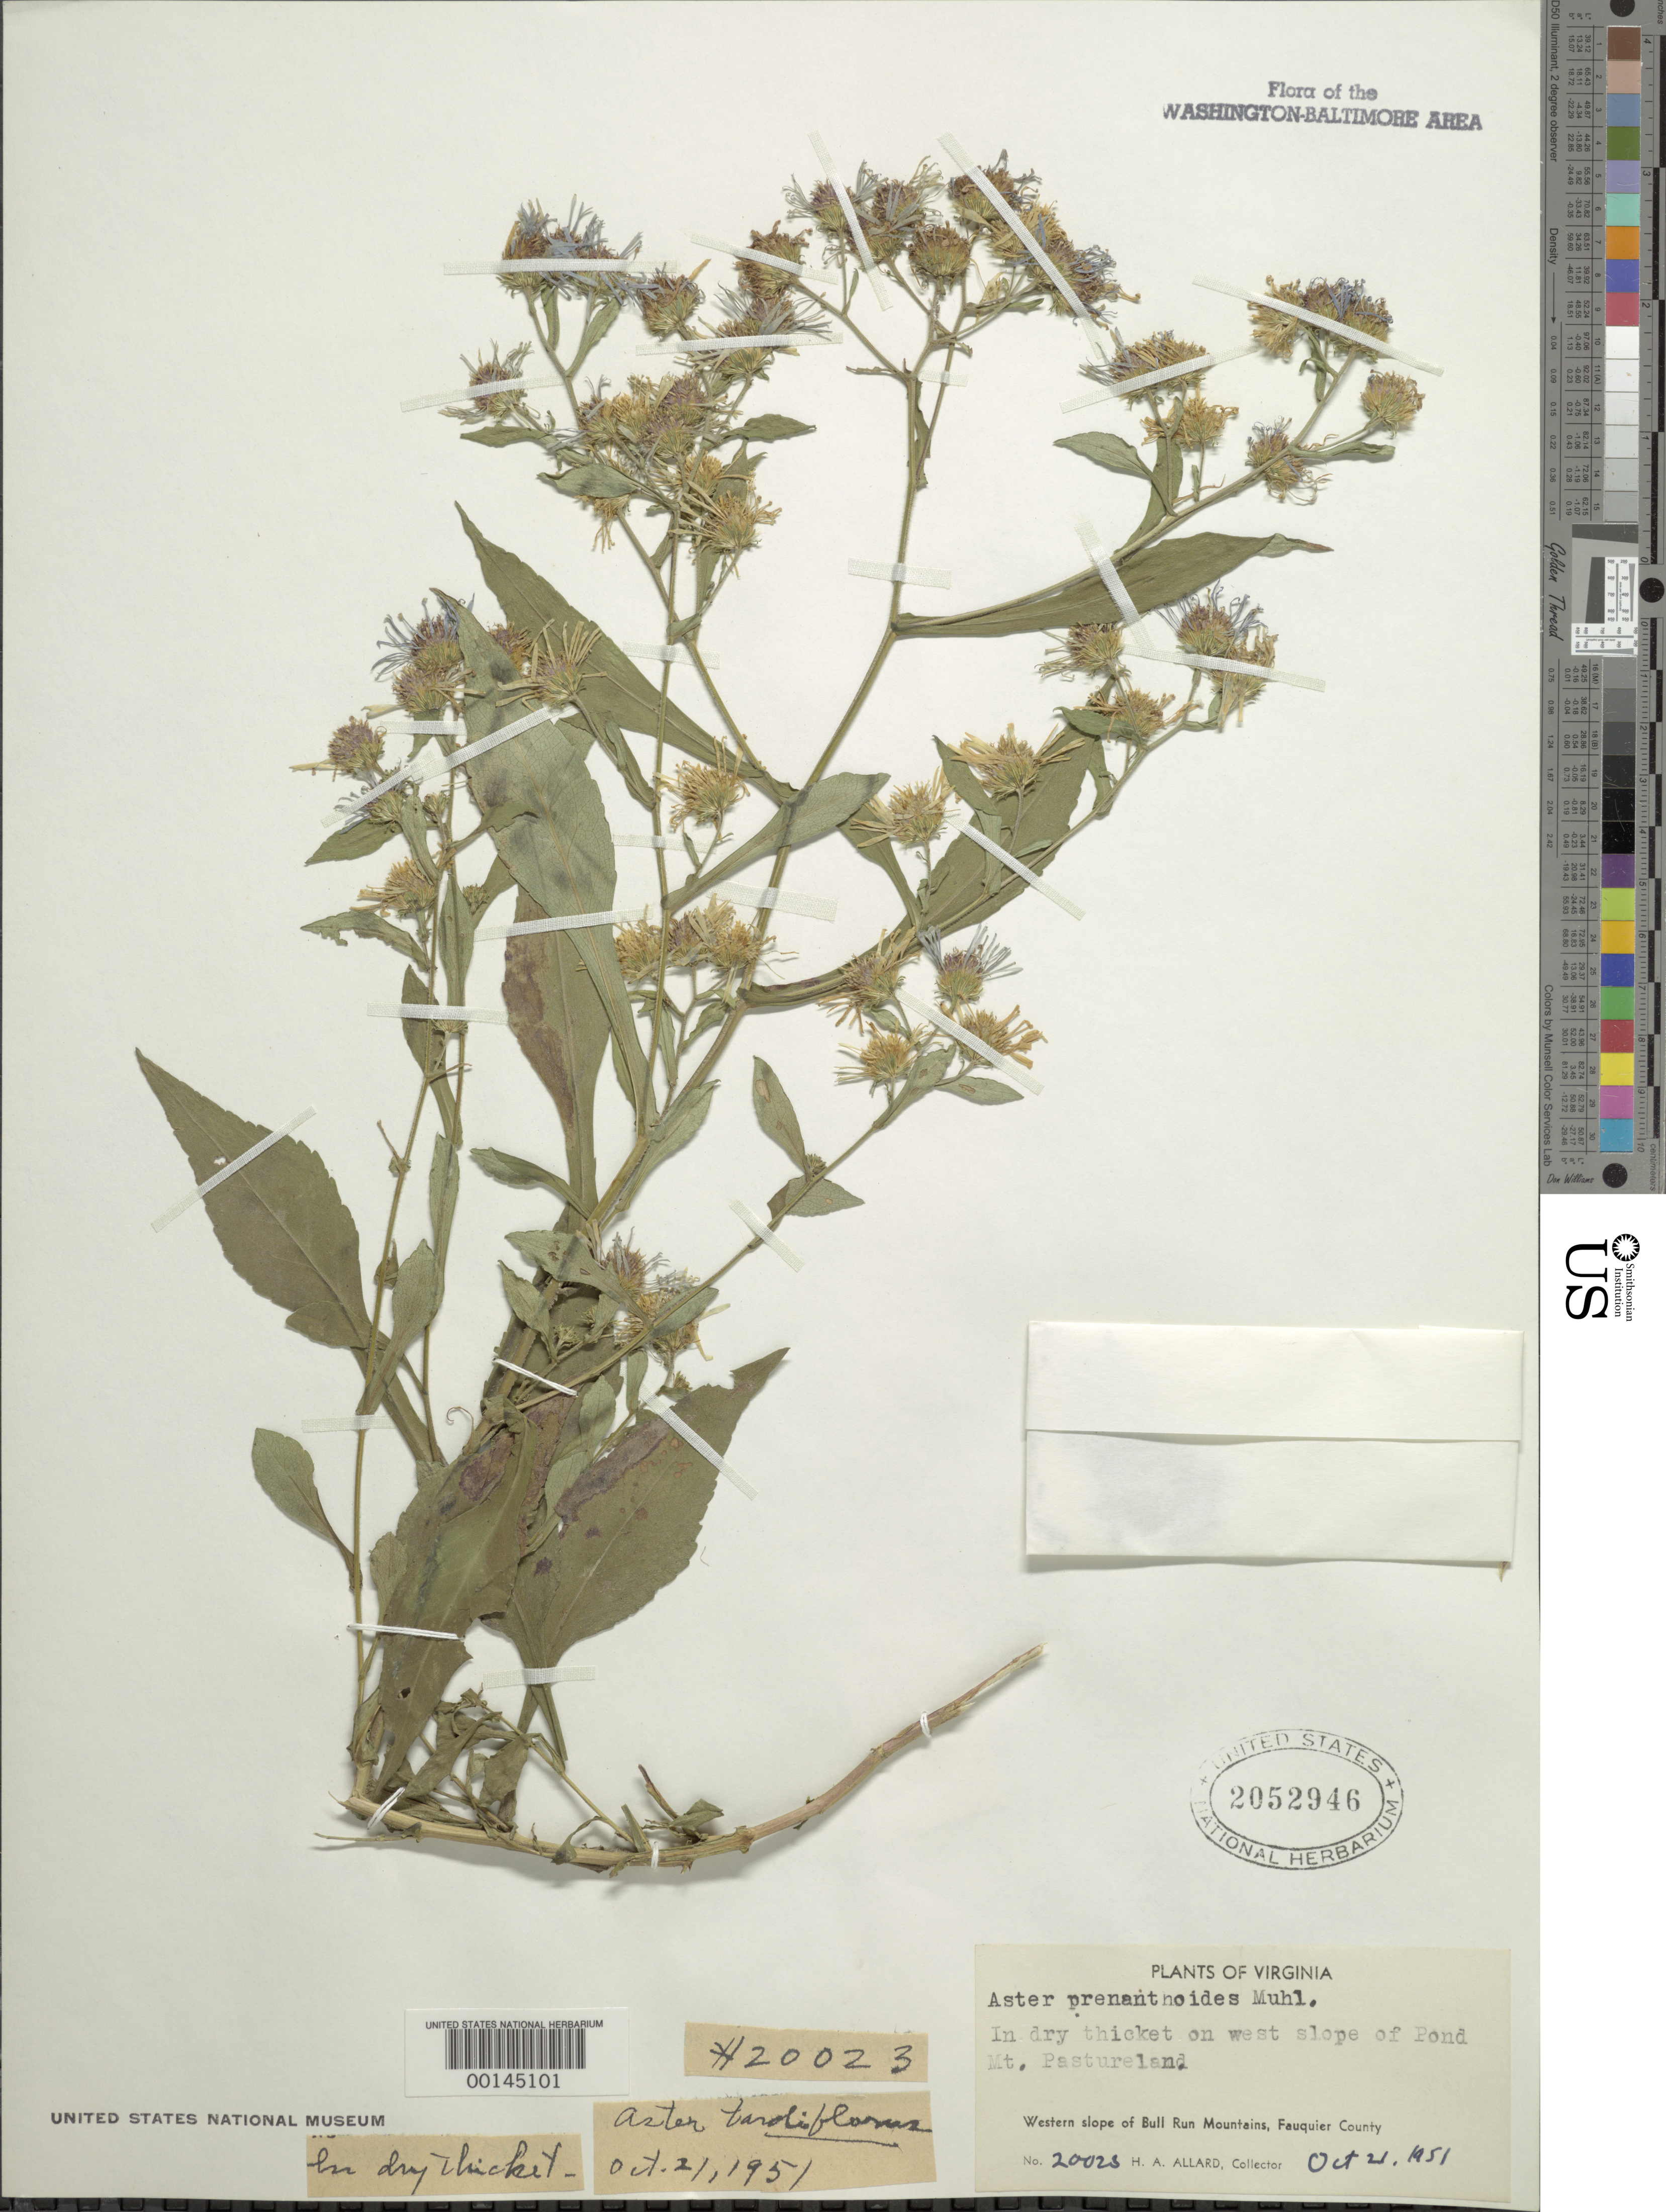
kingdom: Plantae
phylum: Tracheophyta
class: Magnoliopsida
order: Asterales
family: Asteraceae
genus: Symphyotrichum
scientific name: Symphyotrichum prenanthoides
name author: (Muhl. ex Willd.) G.L. Nesom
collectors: H. A. Allard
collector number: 20023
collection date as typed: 21 Oct 1951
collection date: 1951-10-21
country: United States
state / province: Virginia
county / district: Fauquier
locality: West slope of Pond Mountain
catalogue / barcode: US 2052946